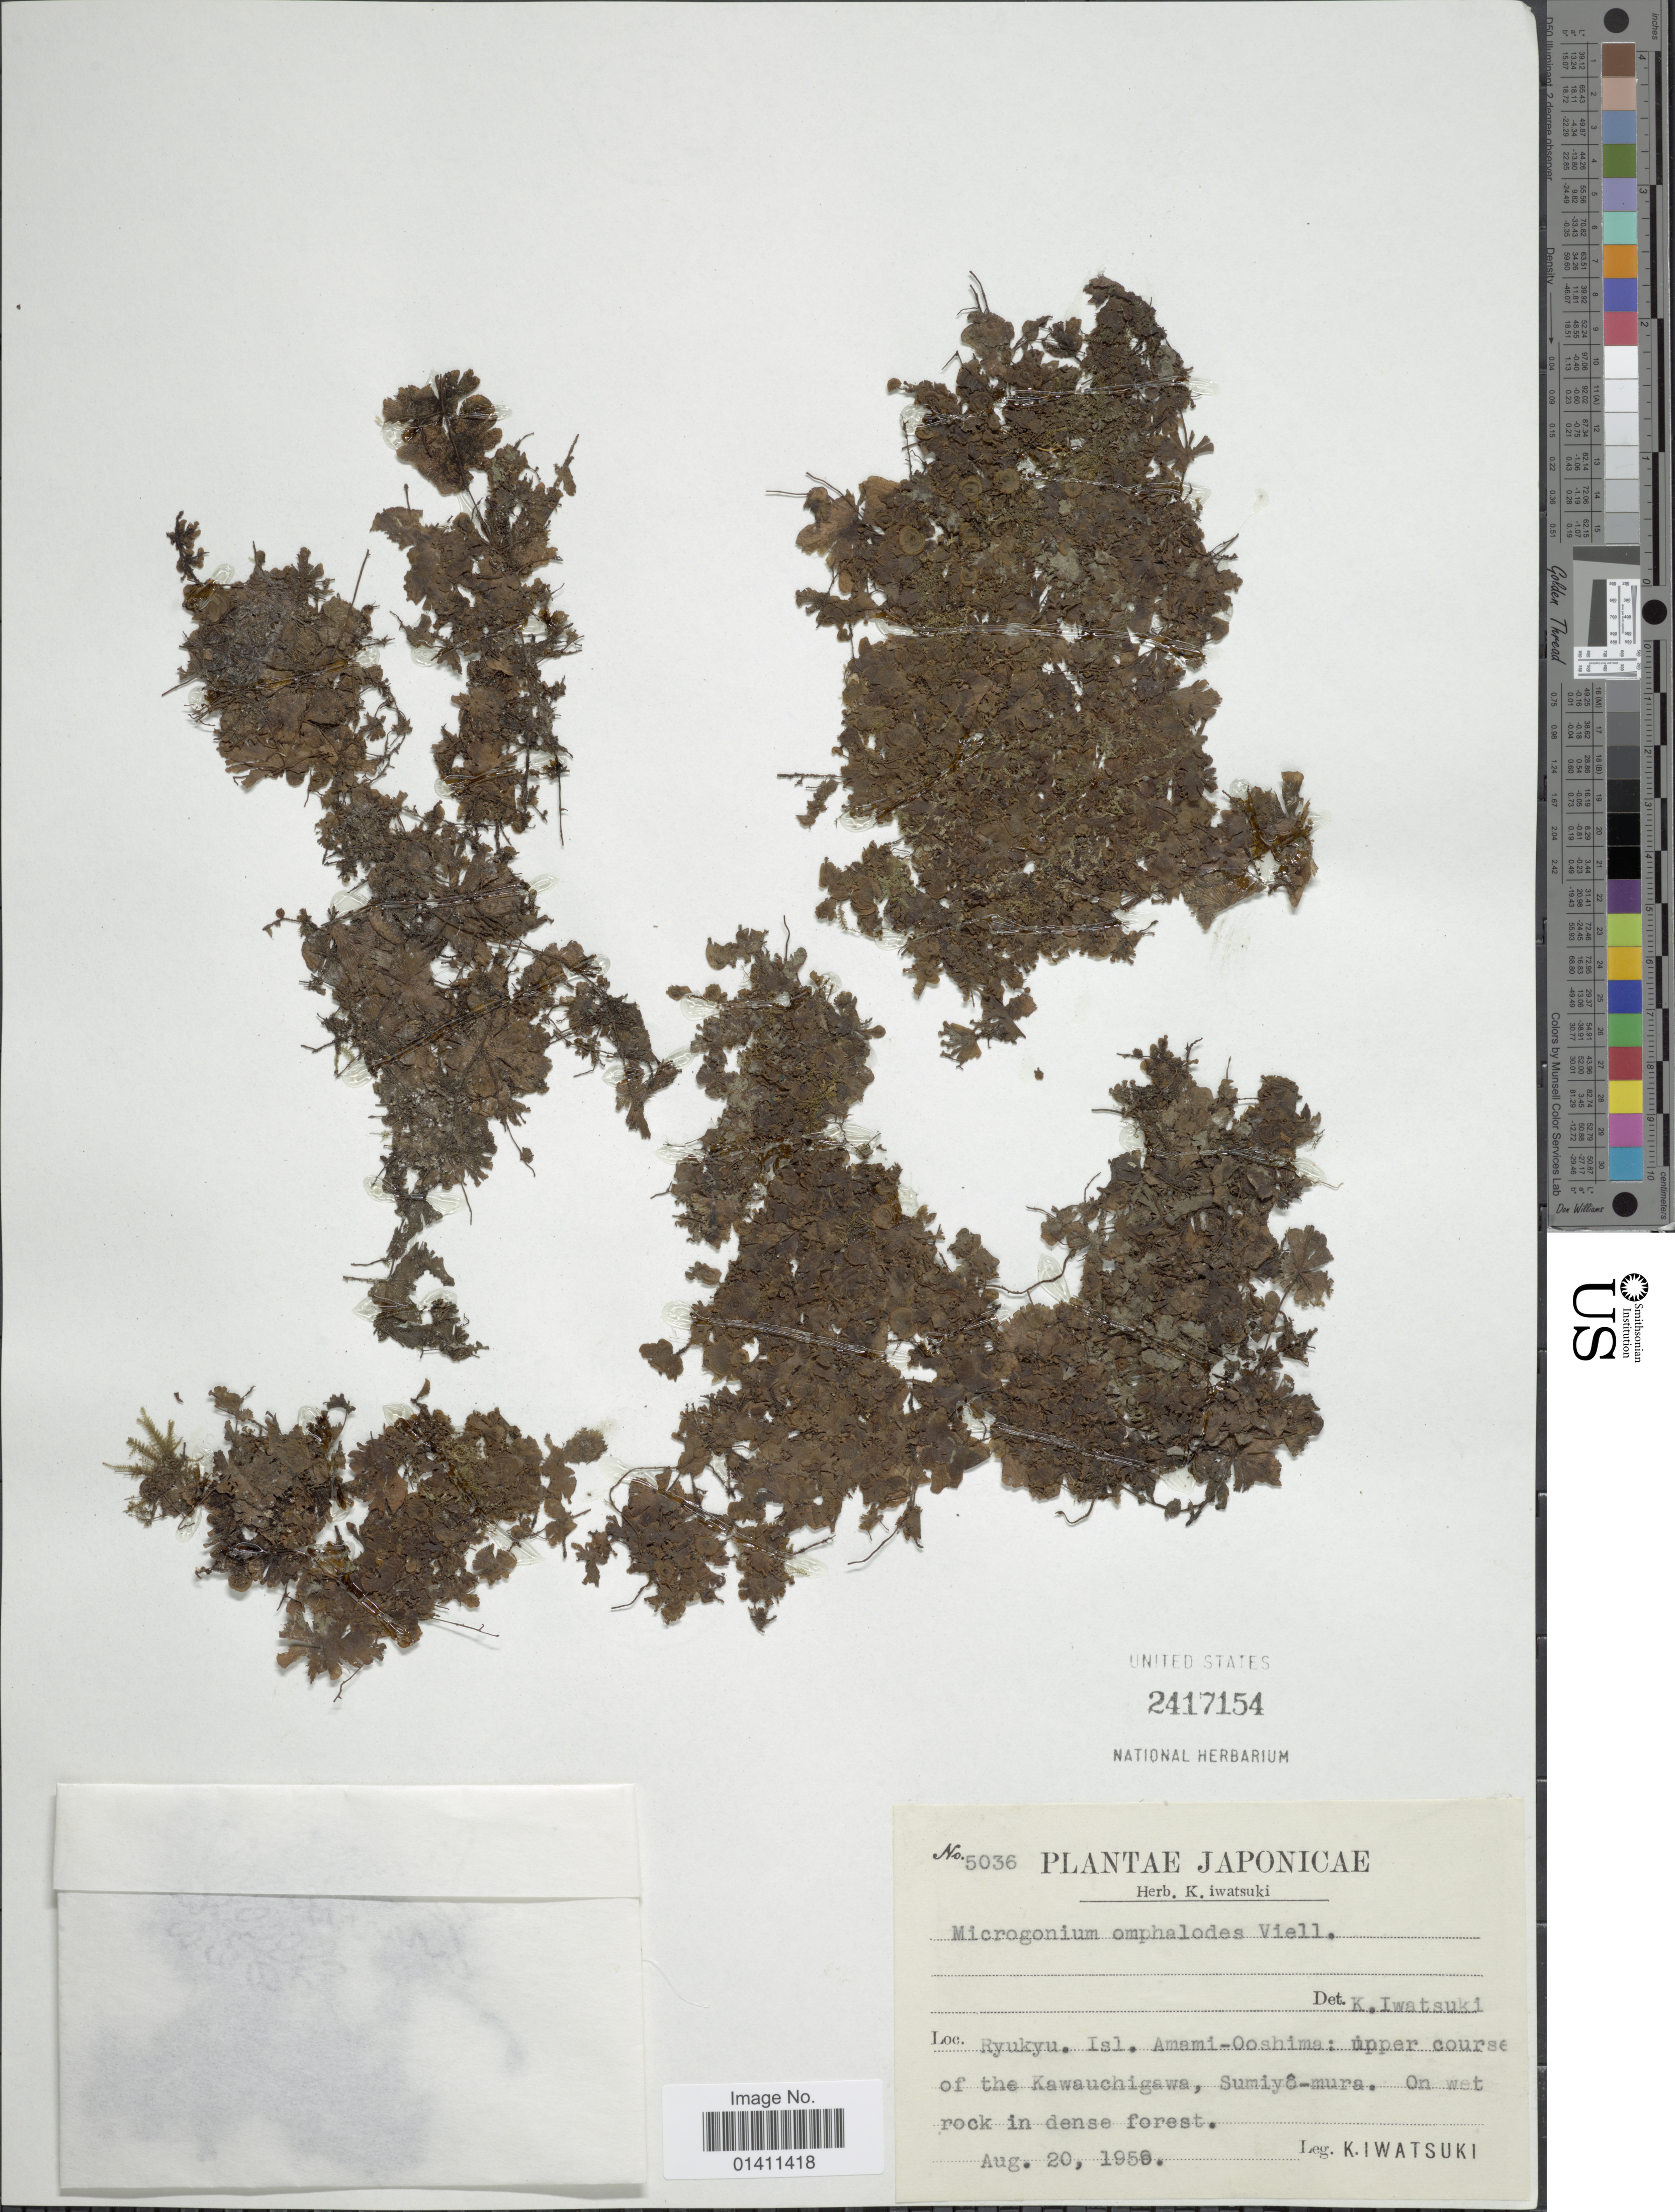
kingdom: Plantae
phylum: Tracheophyta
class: Polypodiopsida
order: Hymenophyllales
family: Hymenophyllaceae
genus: Didymoglossum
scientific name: Didymoglossum omphalodes (Vieill. ex E. Fourn.) comb. ined., 2015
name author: (Vieill. ex E. Fourn.)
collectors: K. Iwatsuki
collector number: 5036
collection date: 1956-08-20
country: Japan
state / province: Okinawa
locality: Ryukyu. Isl. Amami-Ooshima: upper course of the Kawauchigawa, Sumiyo-mura.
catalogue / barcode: US 2417154